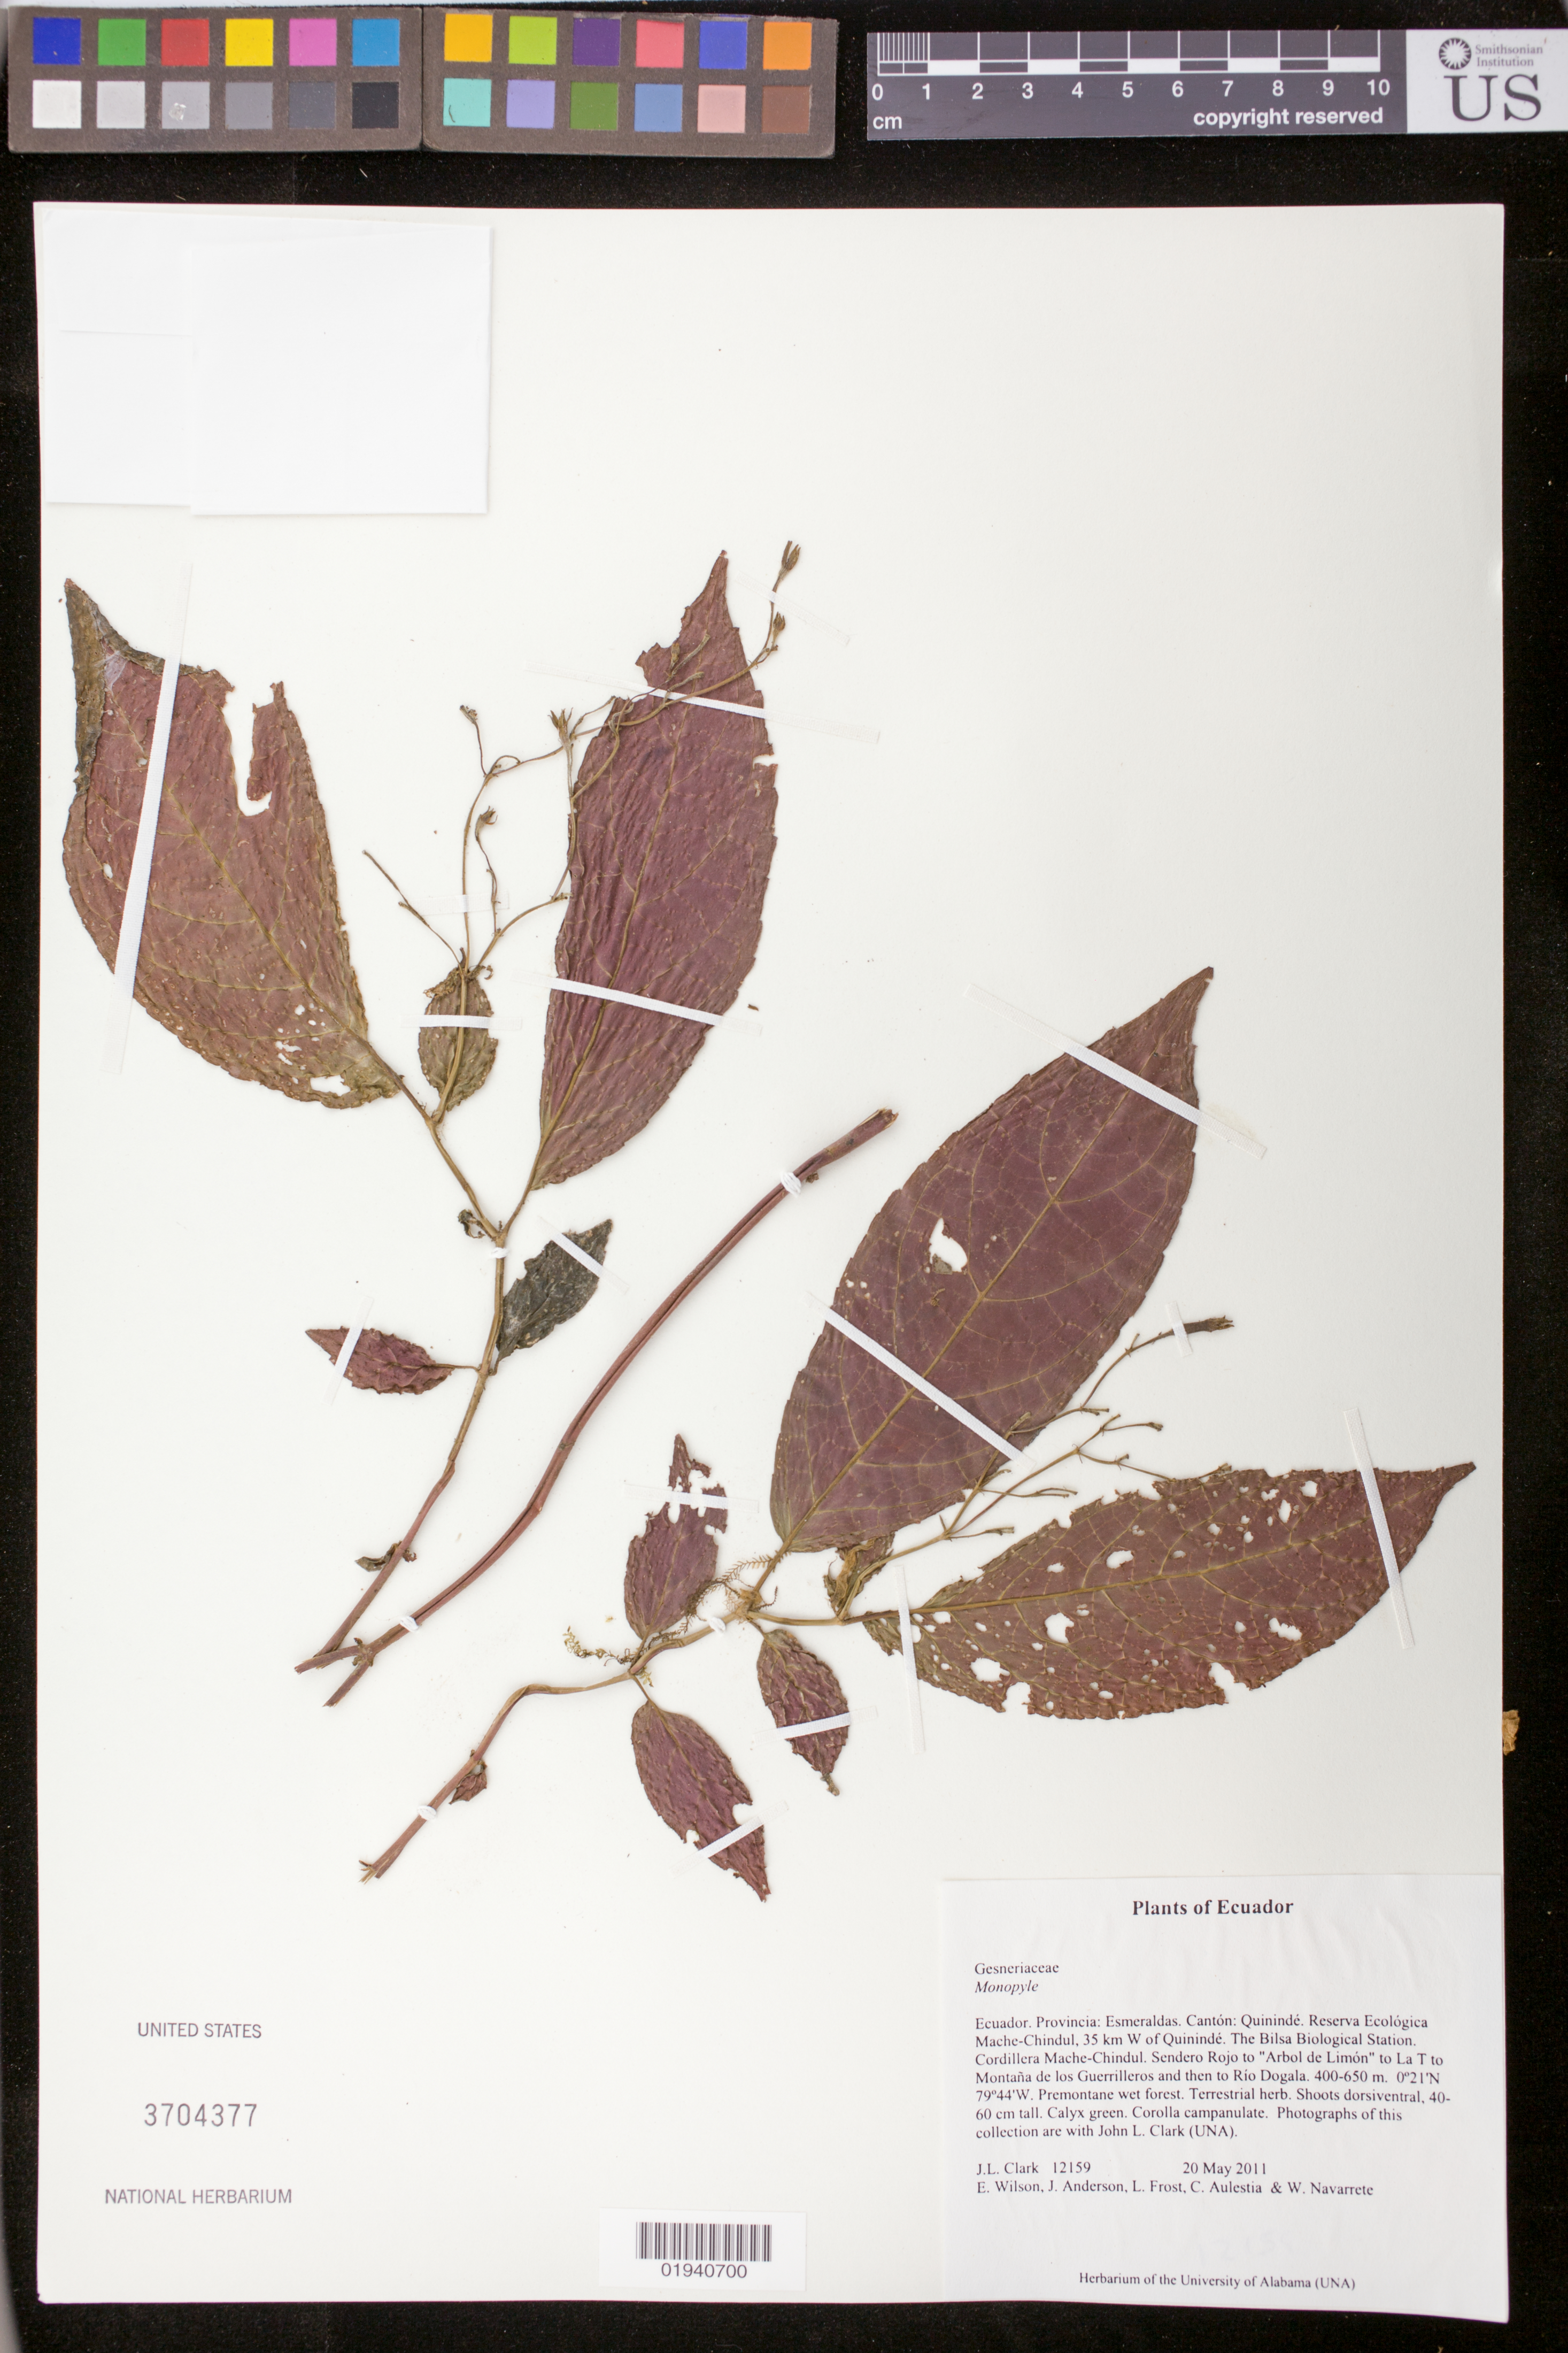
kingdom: Plantae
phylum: Tracheophyta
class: Magnoliopsida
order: Lamiales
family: Gesneriaceae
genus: Monopyle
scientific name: Monopyle chocoensis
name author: Keene & J.L. Clark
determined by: Clark, J. L., (SEL), The Marie Selby Botanical Garden (UNITED STATES)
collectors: J. L. Clark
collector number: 12159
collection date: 2011-05-20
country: Ecuador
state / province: Esmeraldas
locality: Canton: Quininde, Reserva Ecologica Mache-Chindul, 35 km W of Quininde. Bilsa Biological Station. Cordillera Mache-Chindul. Sendero Rojo to "Arbol de Limon" to La T to Montana de los Guerrilleros and then to Rio Dogala.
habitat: Premontane wet forest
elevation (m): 400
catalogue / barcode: US 3704377